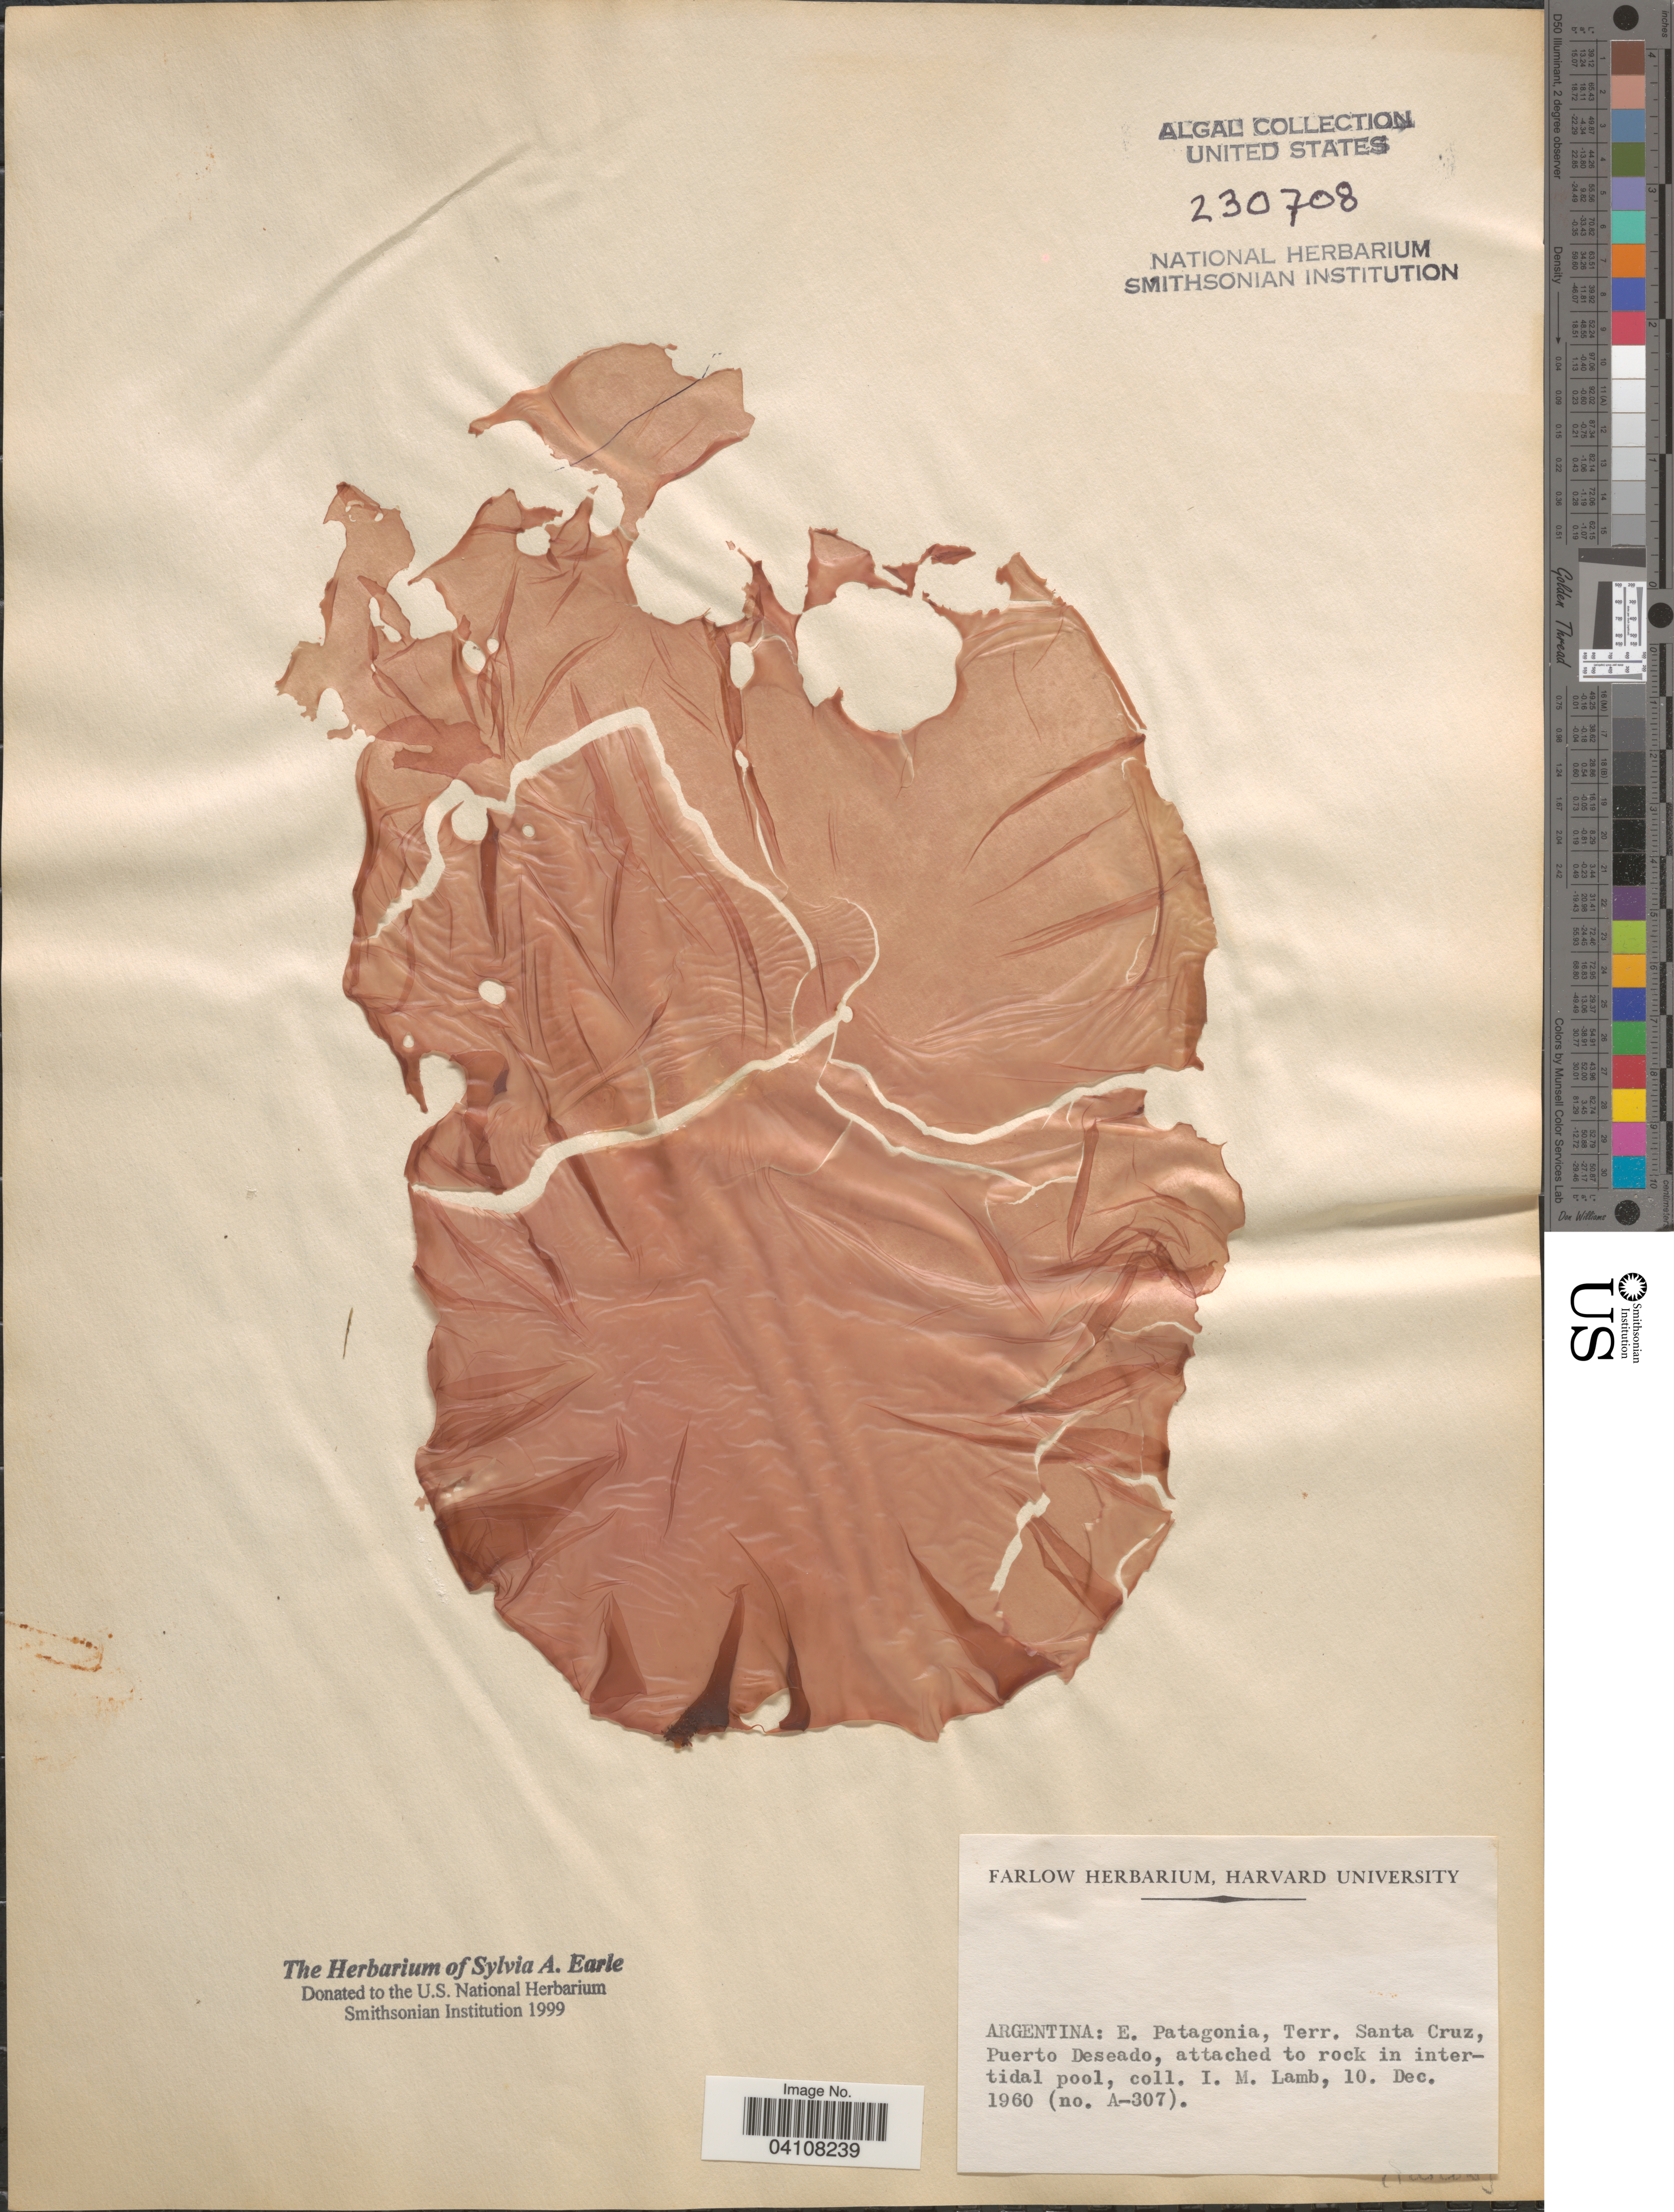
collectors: I. M. Lamb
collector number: A-307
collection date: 1960-12-10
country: Argentina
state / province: Santa Cruz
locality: E. Patagonia, Terr. Santa Cruz, Puerto Deseado.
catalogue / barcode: US 230708